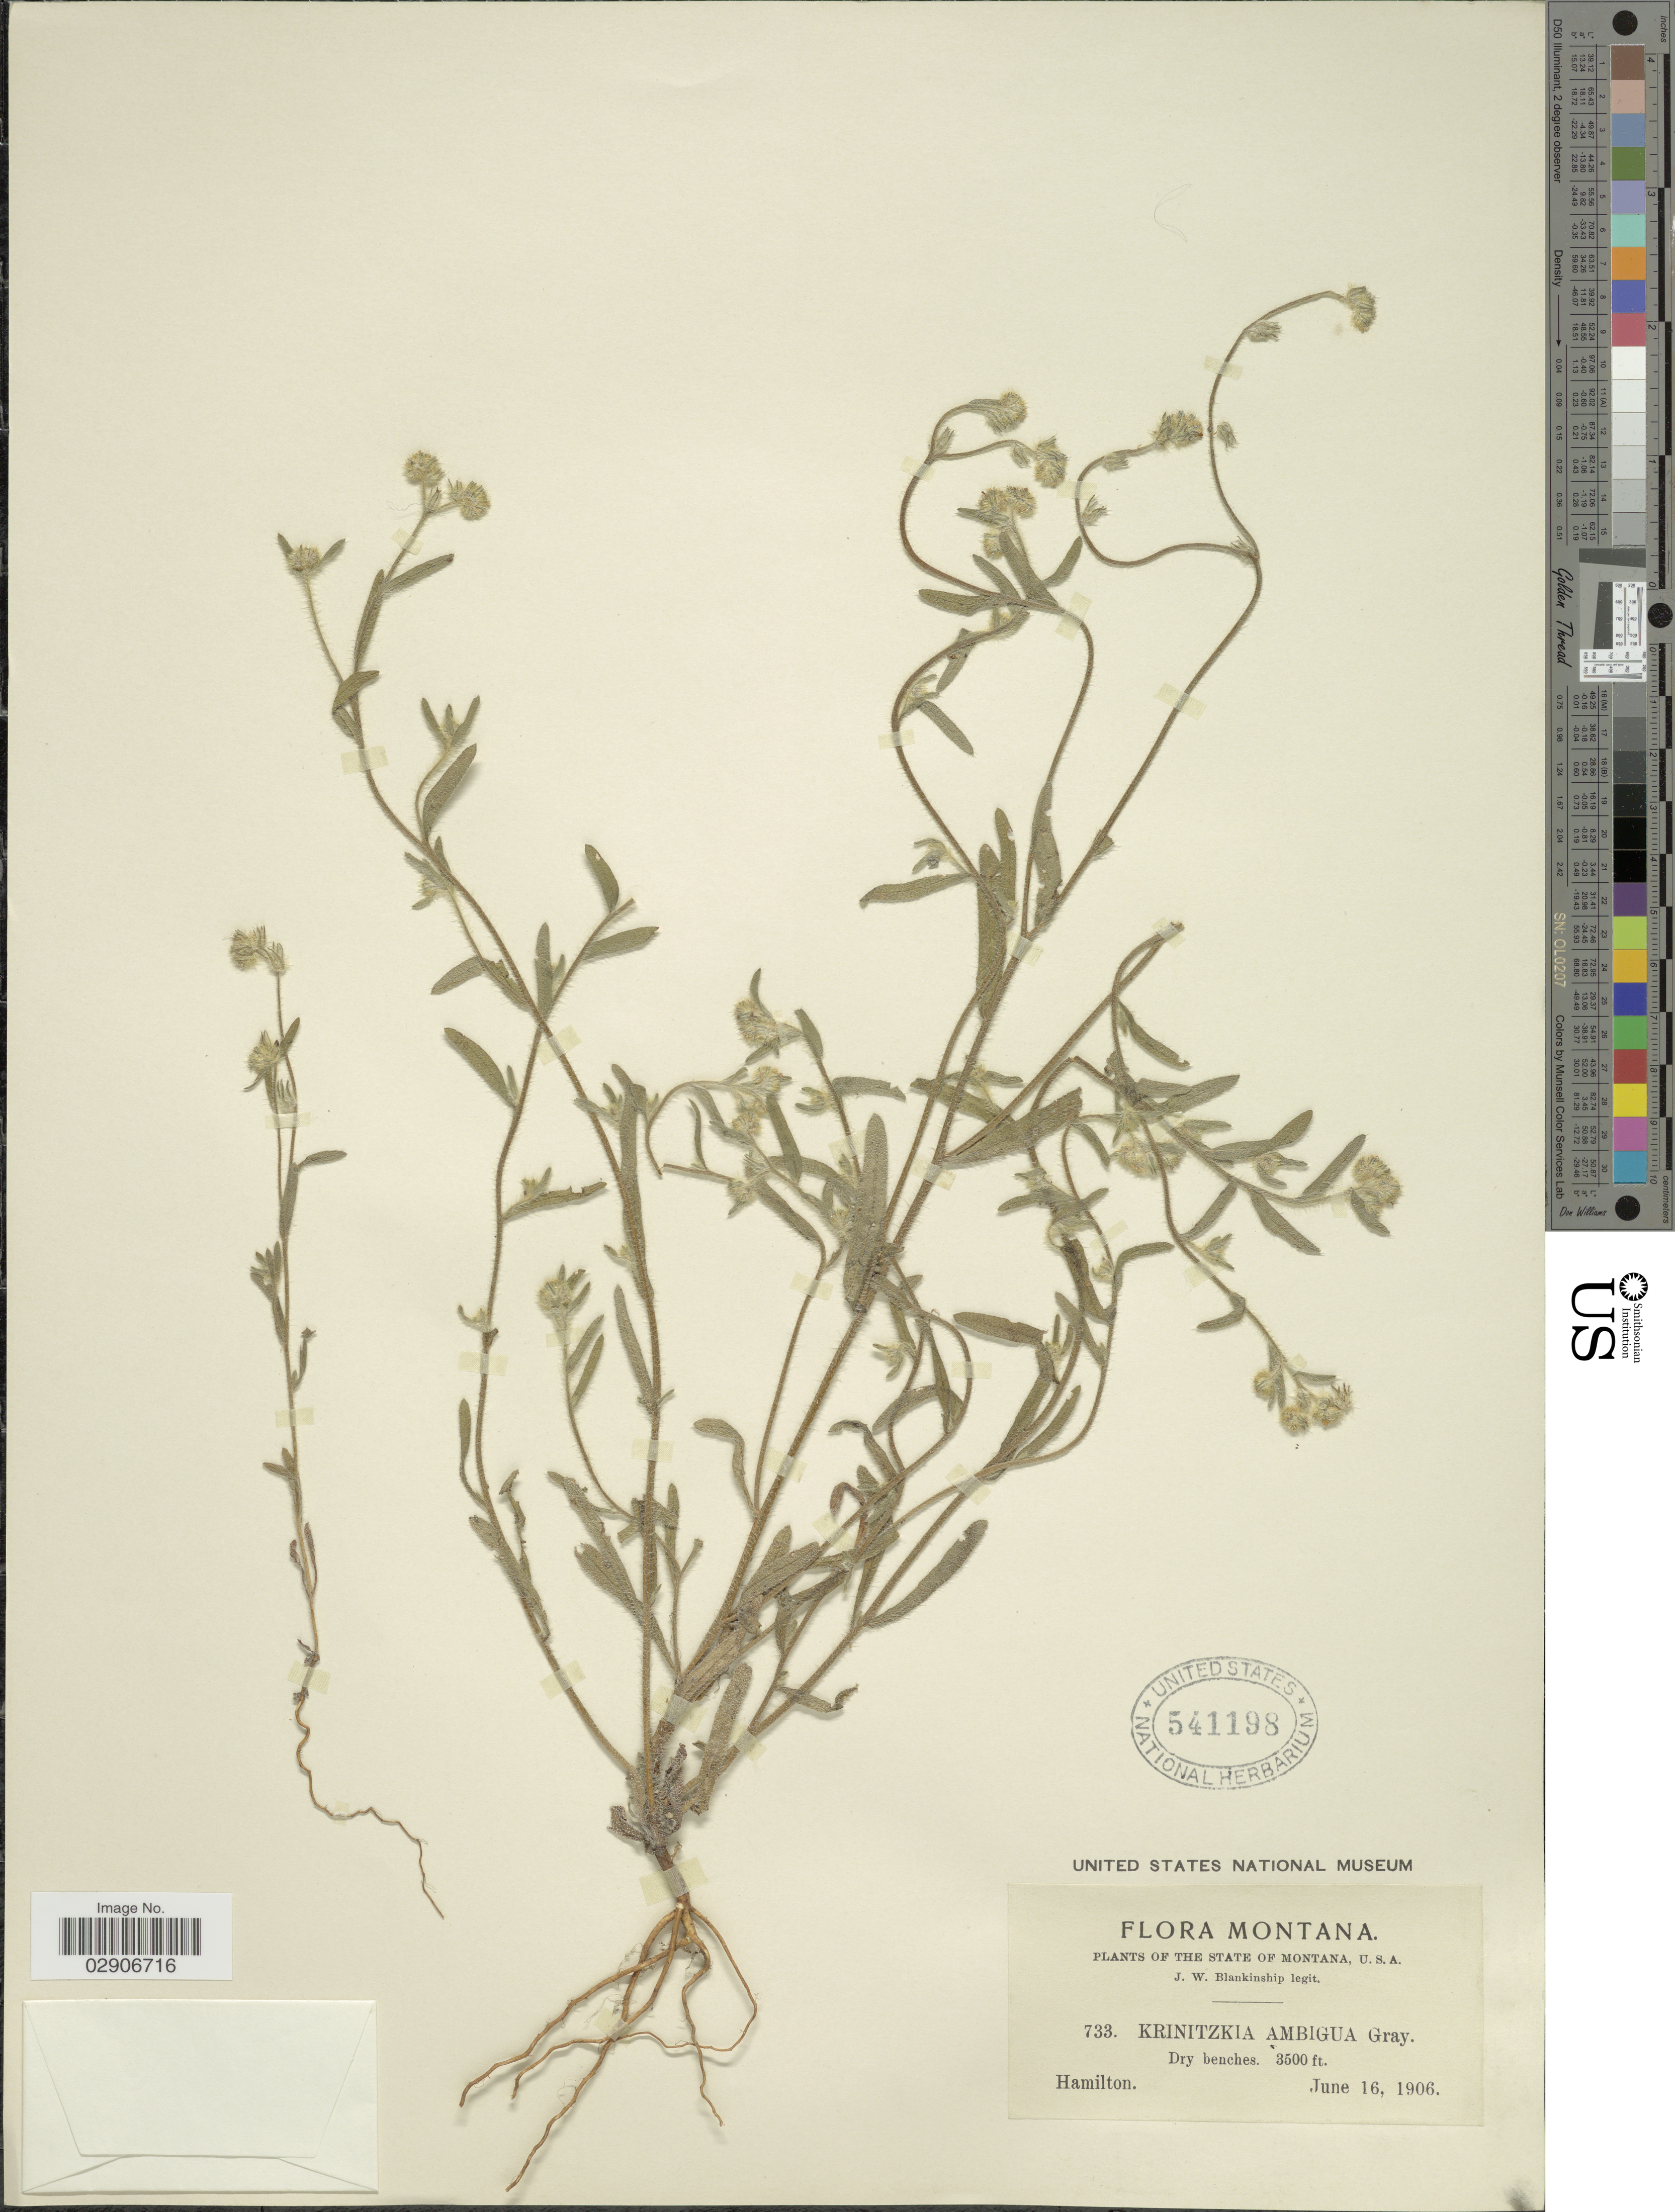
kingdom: Plantae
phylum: Tracheophyta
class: Magnoliopsida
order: Boraginales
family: Boraginaceae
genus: Cryptantha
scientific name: Cryptantha ambigua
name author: (A. Gray) Greene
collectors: J. W. Blankinship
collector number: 733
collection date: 1906-06-16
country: United States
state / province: Montana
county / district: Ravalli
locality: Dry benches. Hamilton.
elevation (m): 1067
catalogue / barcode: US 541198